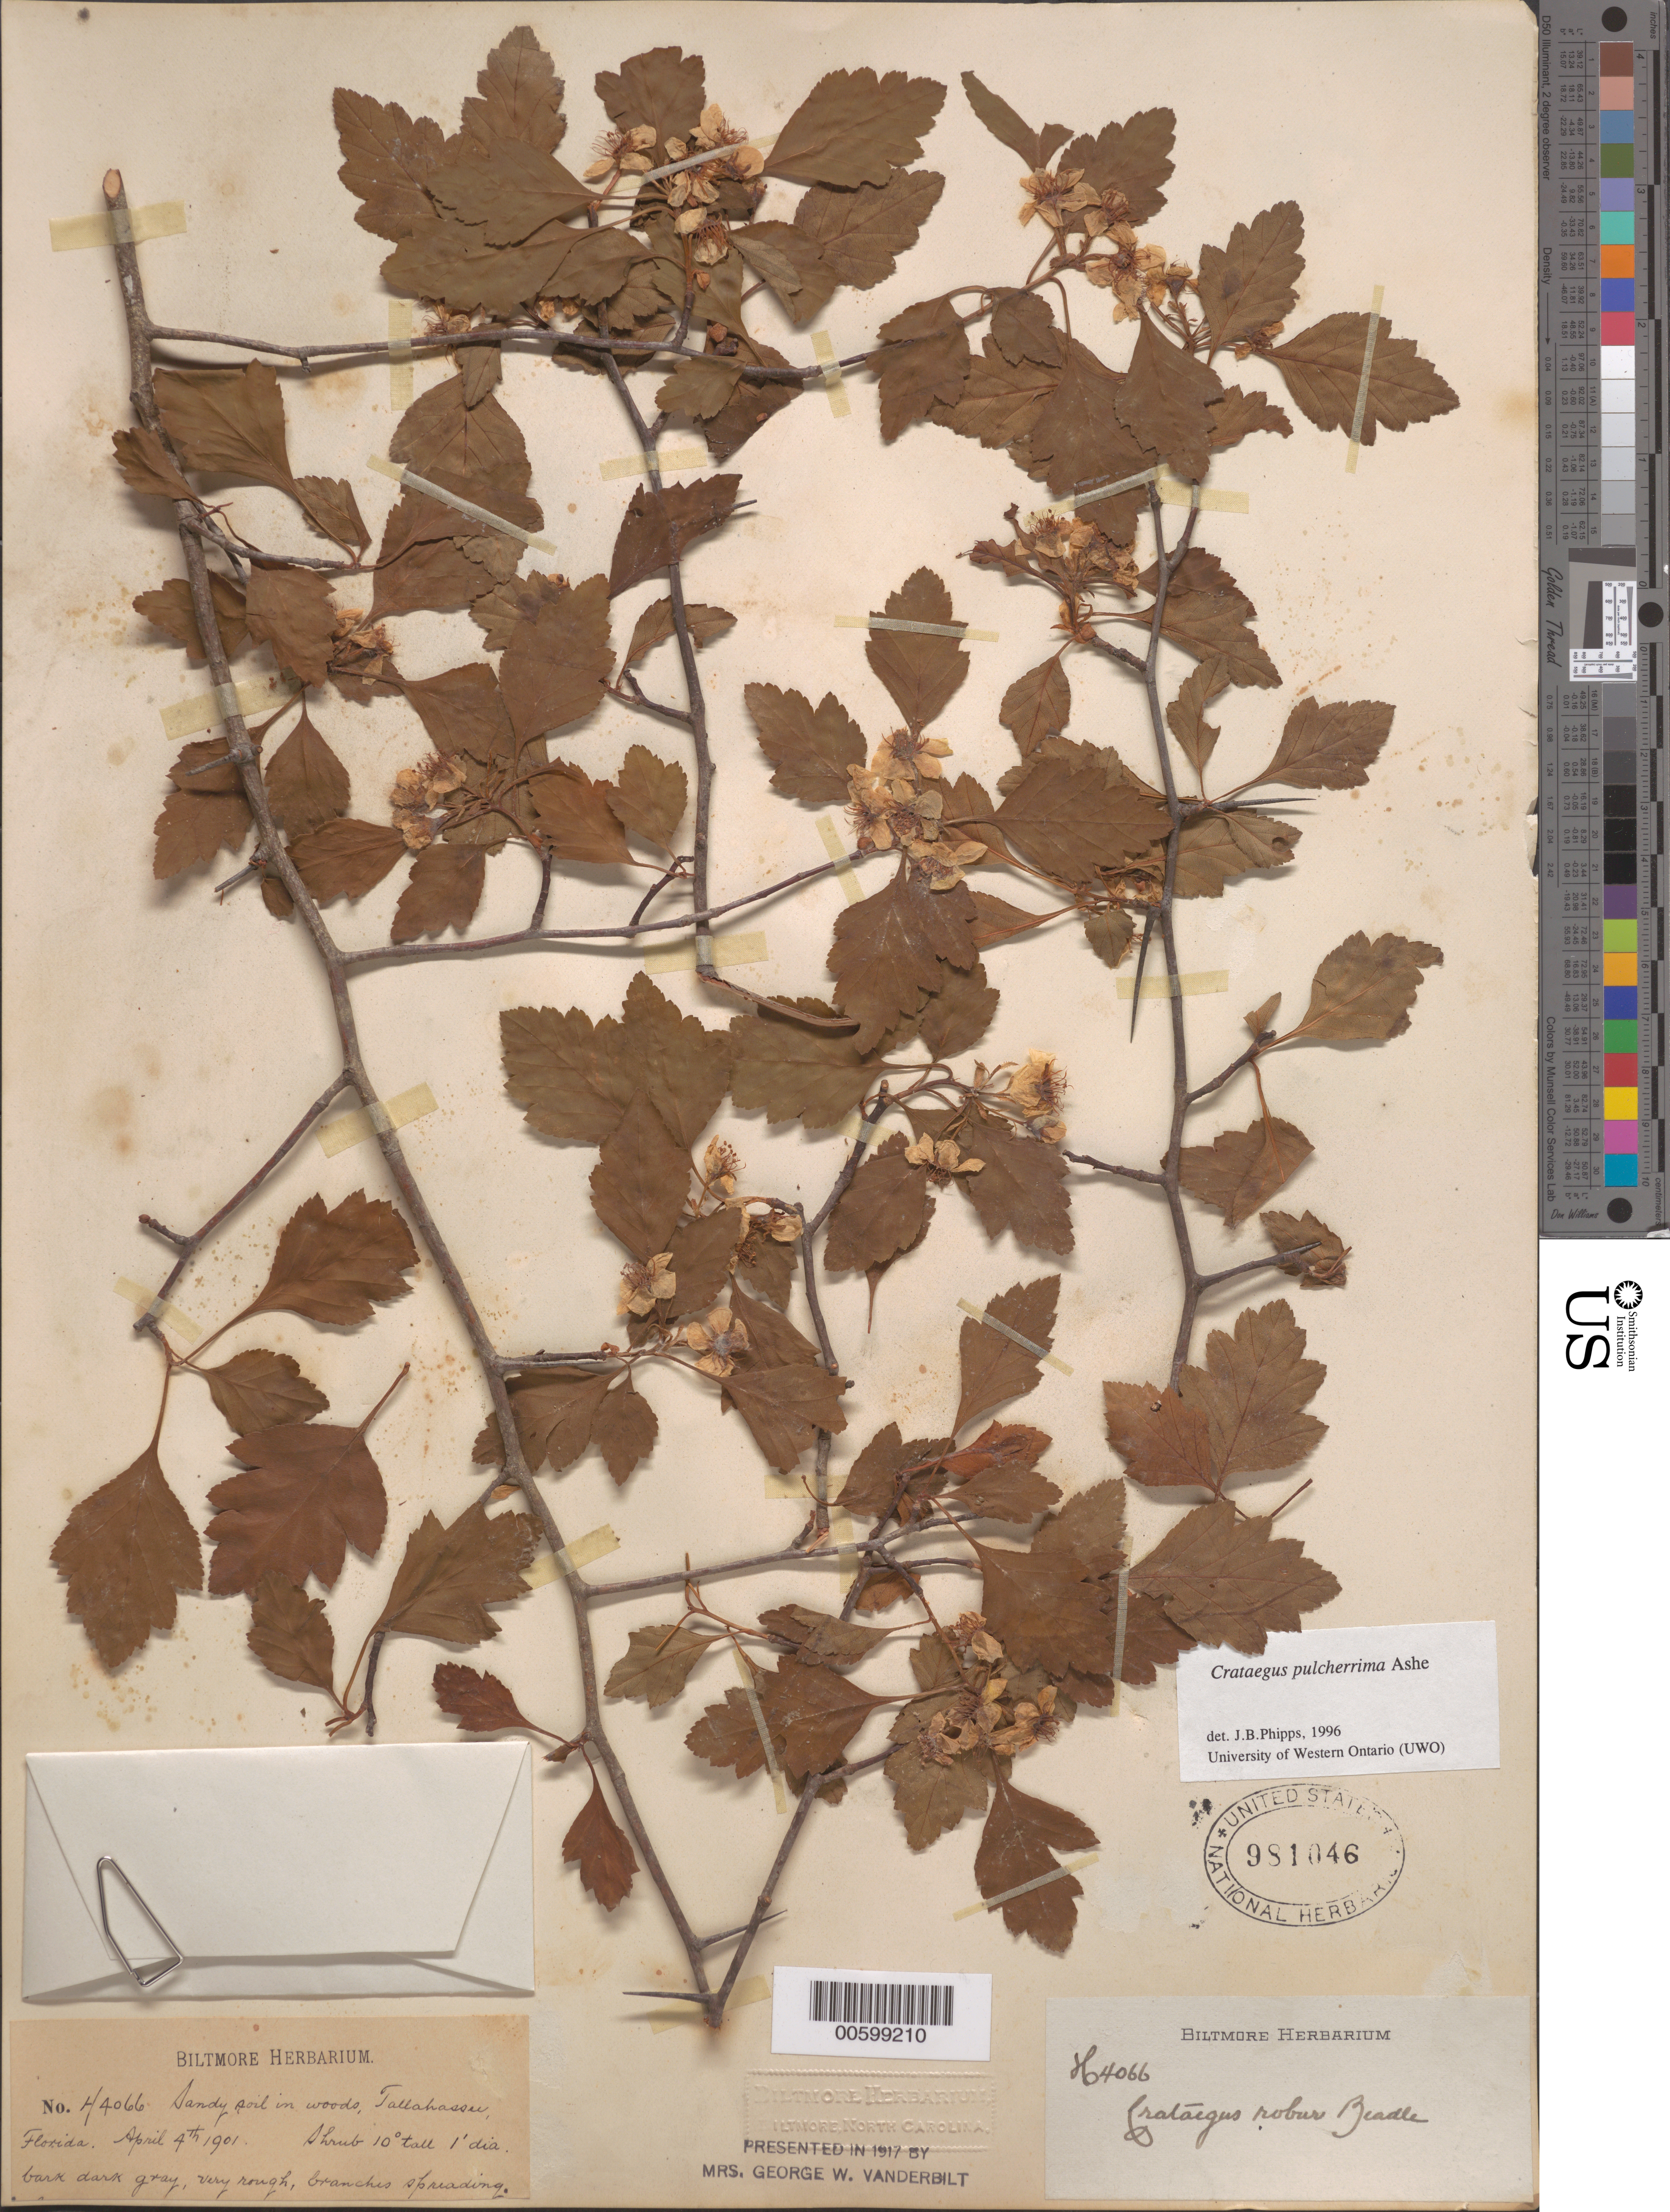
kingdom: Plantae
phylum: Tracheophyta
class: Magnoliopsida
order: Rosales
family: Rosaceae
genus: Crataegus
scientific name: Crataegus pulcherrima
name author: Ashe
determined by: Phipps, James B., (UWO), University of Western Ontario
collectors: ex herb. Biltmore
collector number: H4066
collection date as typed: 04 Apr 1901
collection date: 1901-04-04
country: United States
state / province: Florida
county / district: Leon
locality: Near Tallahassee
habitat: Sandy soil in woods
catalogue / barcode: US 981046